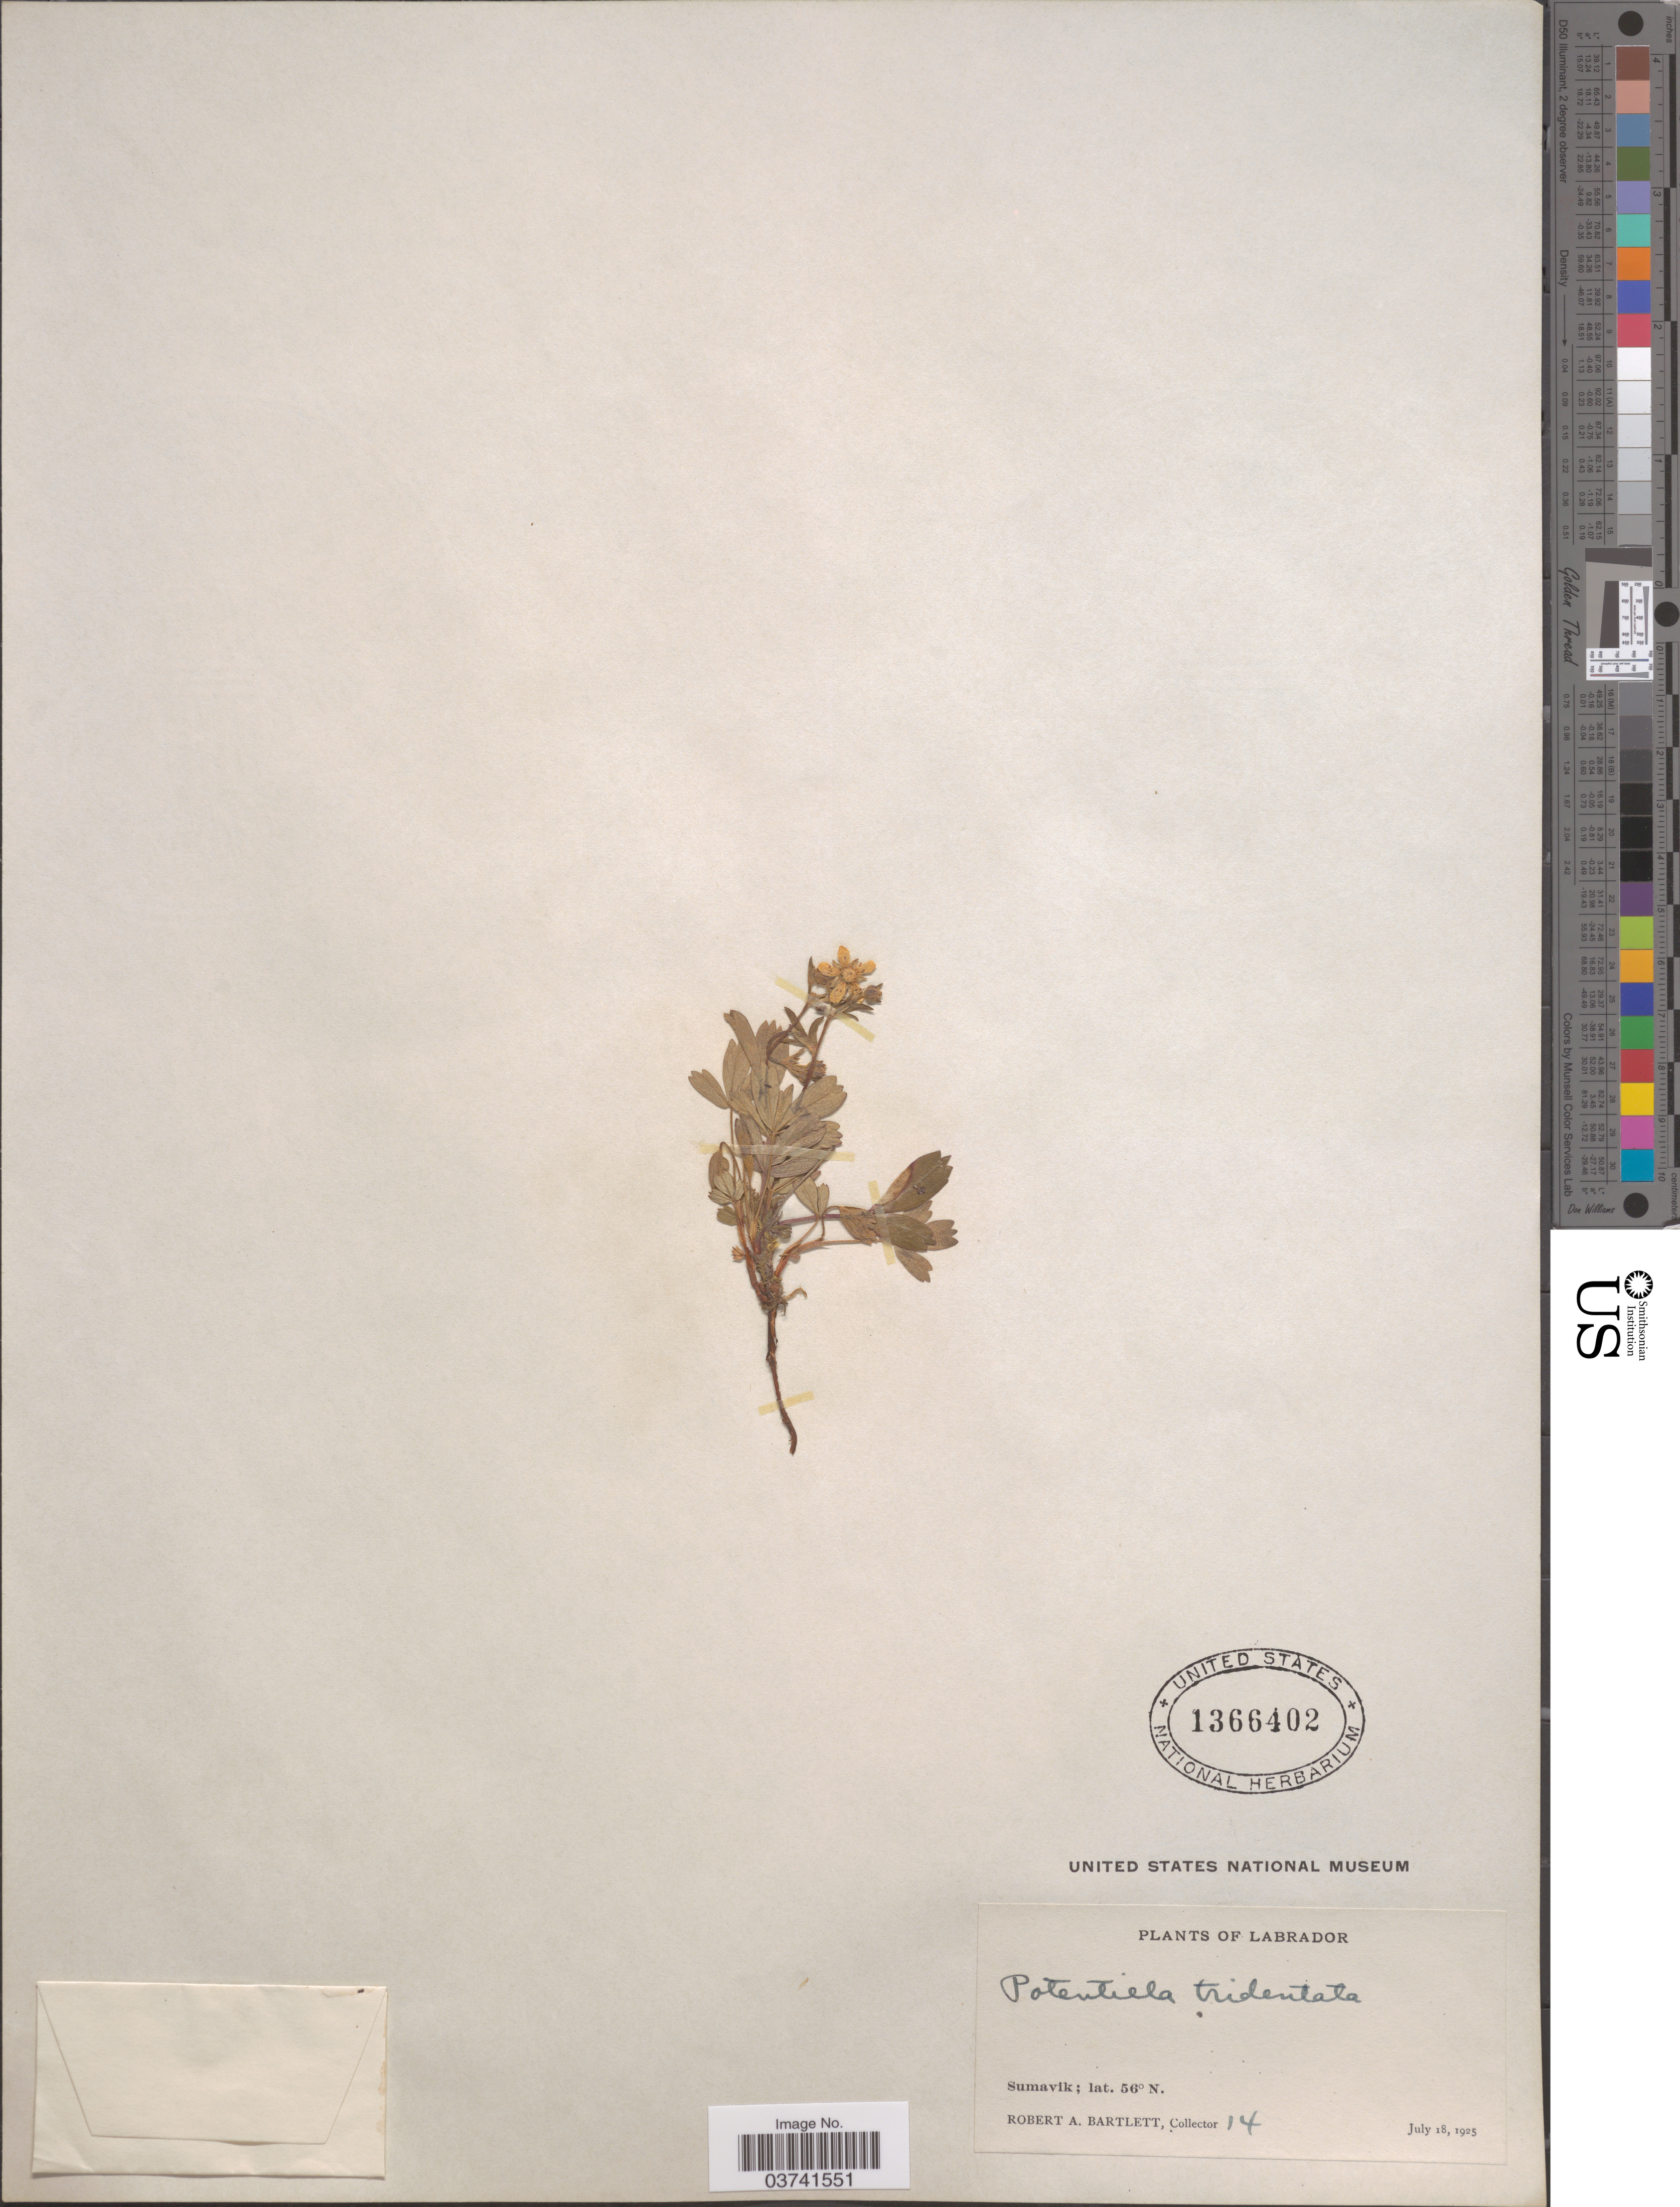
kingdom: Plantae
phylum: Tracheophyta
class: Magnoliopsida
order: Rosales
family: Rosaceae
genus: Potentilla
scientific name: Potentilla tridentata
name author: Aiton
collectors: R. W. Bartlett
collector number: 14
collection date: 1925-07-18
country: Canada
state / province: Newfoundland and Labrador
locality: Labrador. Sumavik.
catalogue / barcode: US 1366402